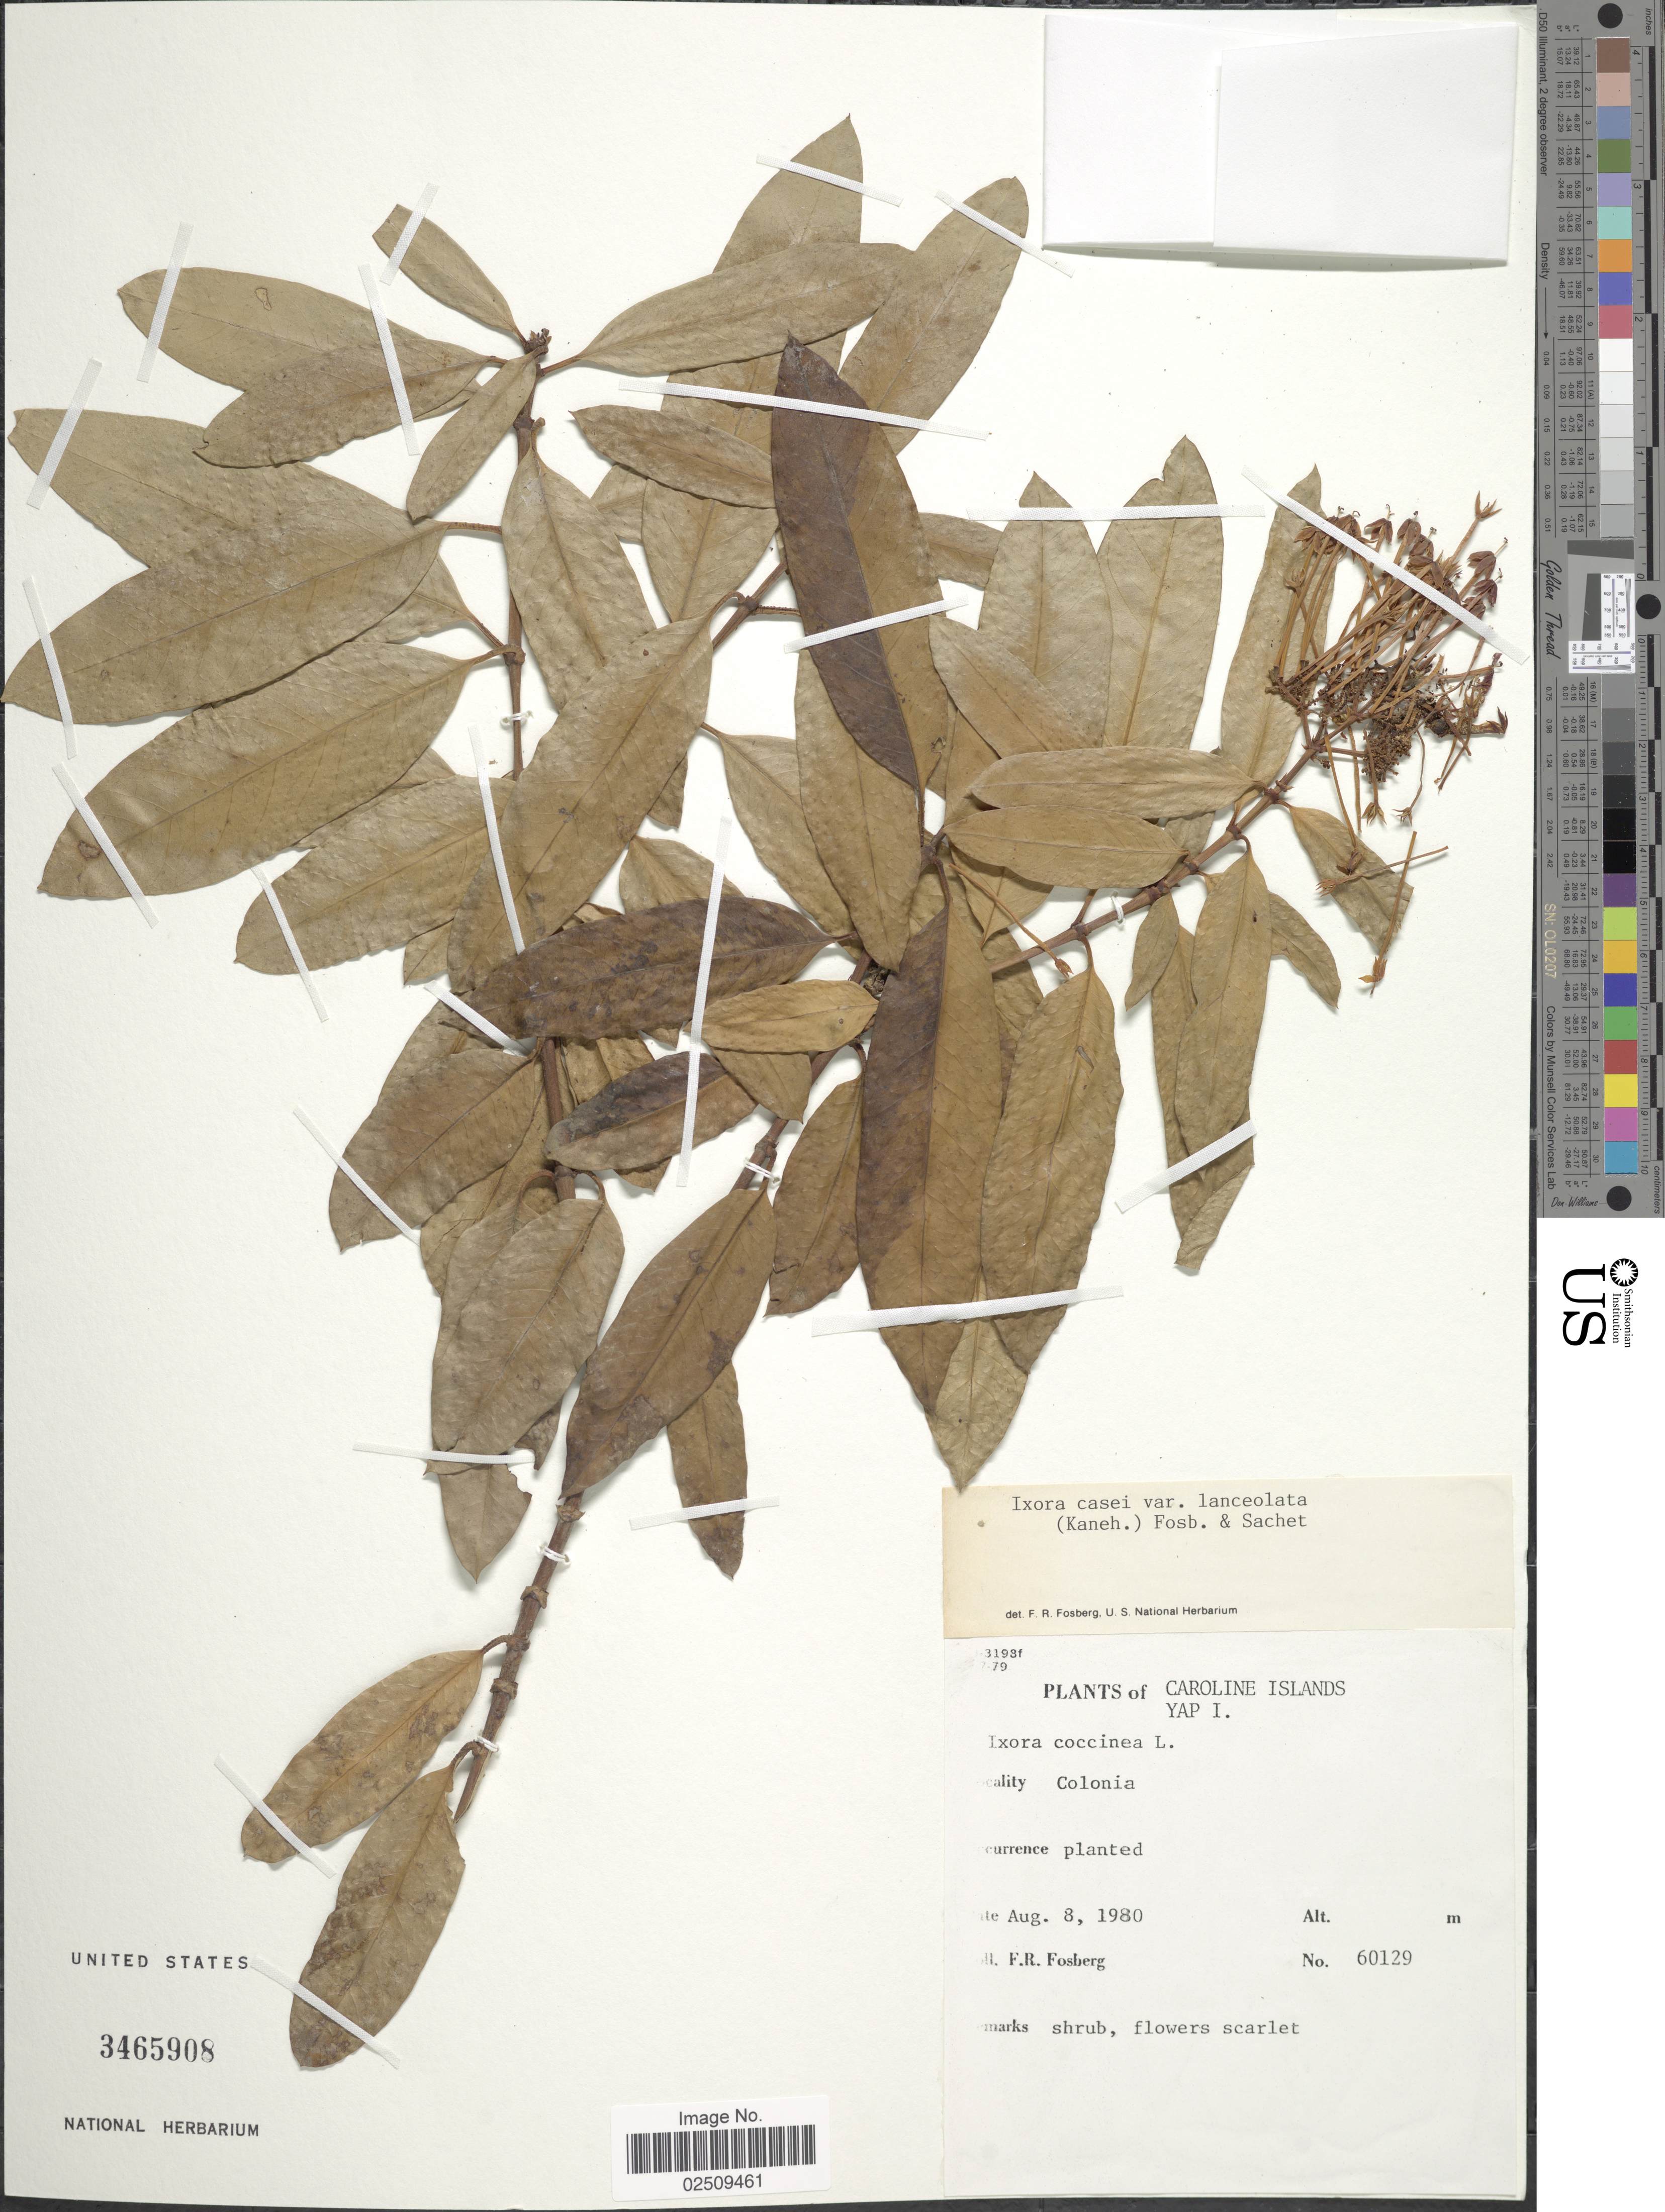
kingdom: Plantae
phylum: Tracheophyta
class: Magnoliopsida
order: Gentianales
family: Rubiaceae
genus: Ixora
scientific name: Ixora casei var. lanceolata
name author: (Kaneh.) Fosberg & Sachet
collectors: F. R. Fosberg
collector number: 60129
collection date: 1980-08-08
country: Micronesia, Federated States of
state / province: Yap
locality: Caroline Islands, Colonia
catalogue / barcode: US 3465908